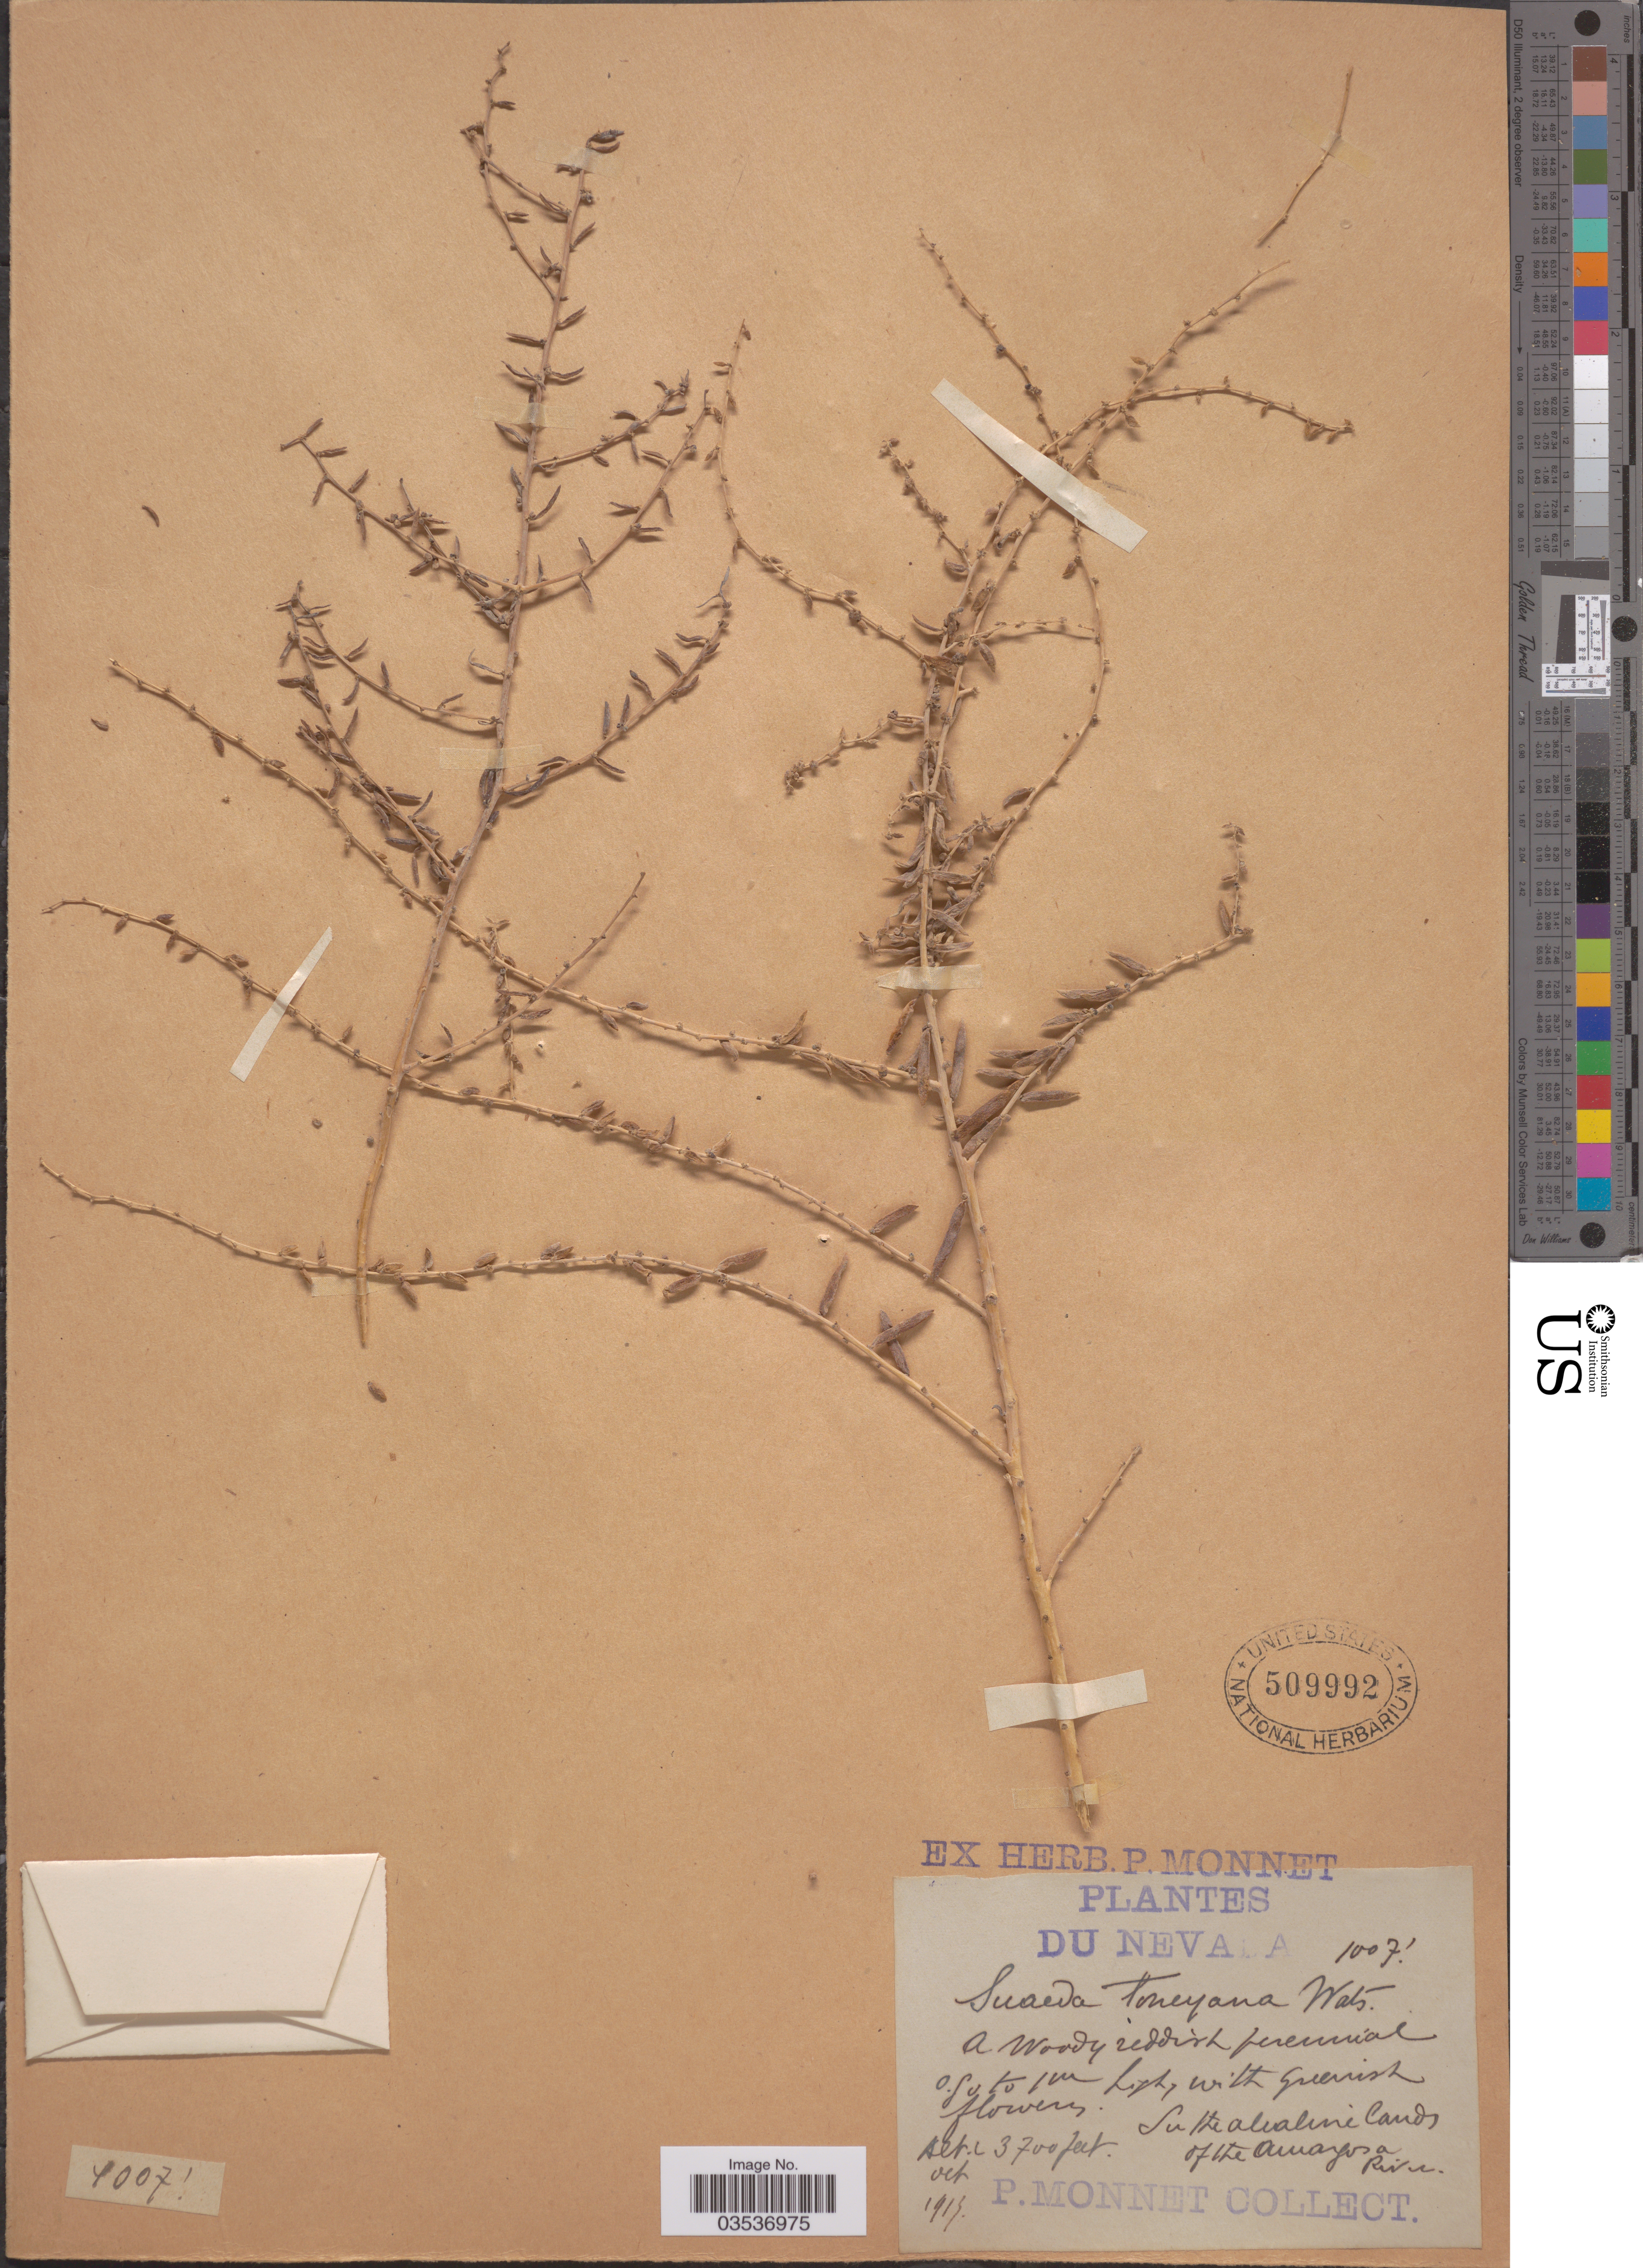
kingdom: Plantae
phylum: Tracheophyta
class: Magnoliopsida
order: Caryophyllales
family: Amaranthaceae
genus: Suaeda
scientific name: Suaeda nigra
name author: (Raf.) J.F. Macbr.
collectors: P. Monnet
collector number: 1007*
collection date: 1915-10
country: United States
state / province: Nevada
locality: In the alcaline lands of the Amargosa River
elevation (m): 1128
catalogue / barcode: US 509992